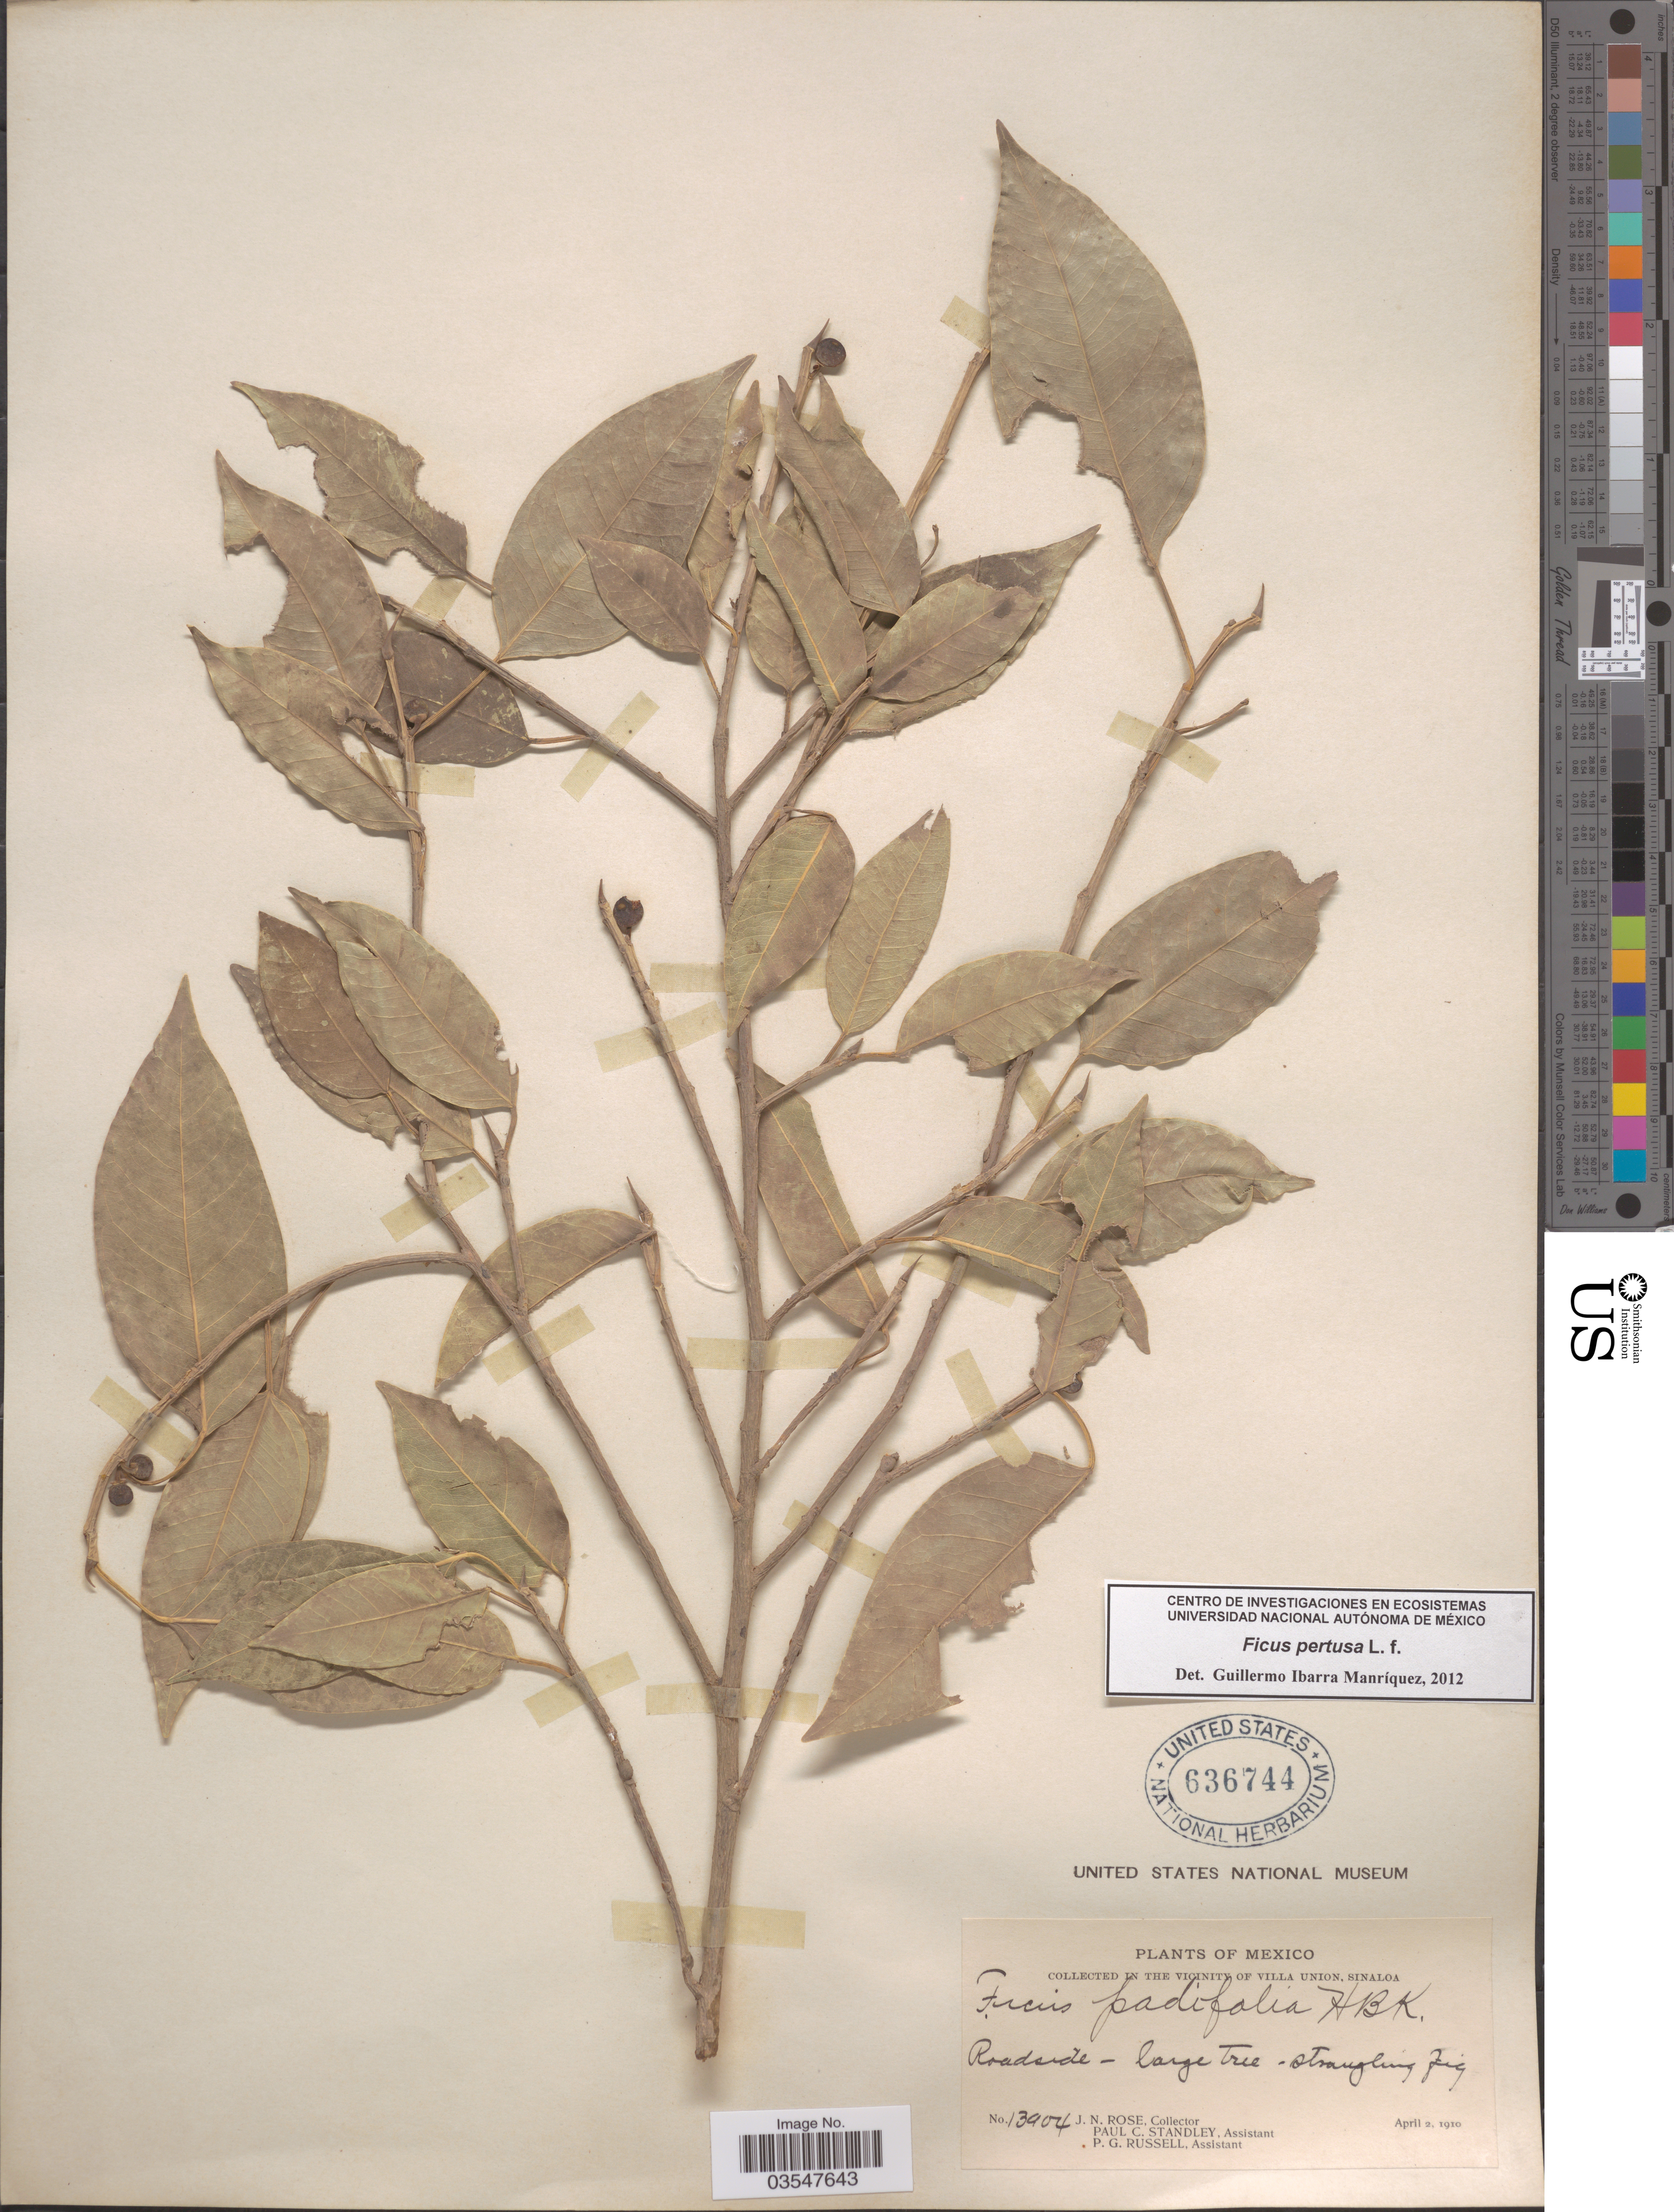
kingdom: Plantae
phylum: Tracheophyta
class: Magnoliopsida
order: Rosales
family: Moraceae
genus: Ficus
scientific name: Ficus pertusa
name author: L. f.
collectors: J. N. Rose, P. C. Standley & P. G. Russell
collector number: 13904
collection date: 1910-04-02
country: Mexico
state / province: Sinaloa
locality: In The vicinity of Villa Union. Roadside.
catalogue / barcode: US 636744